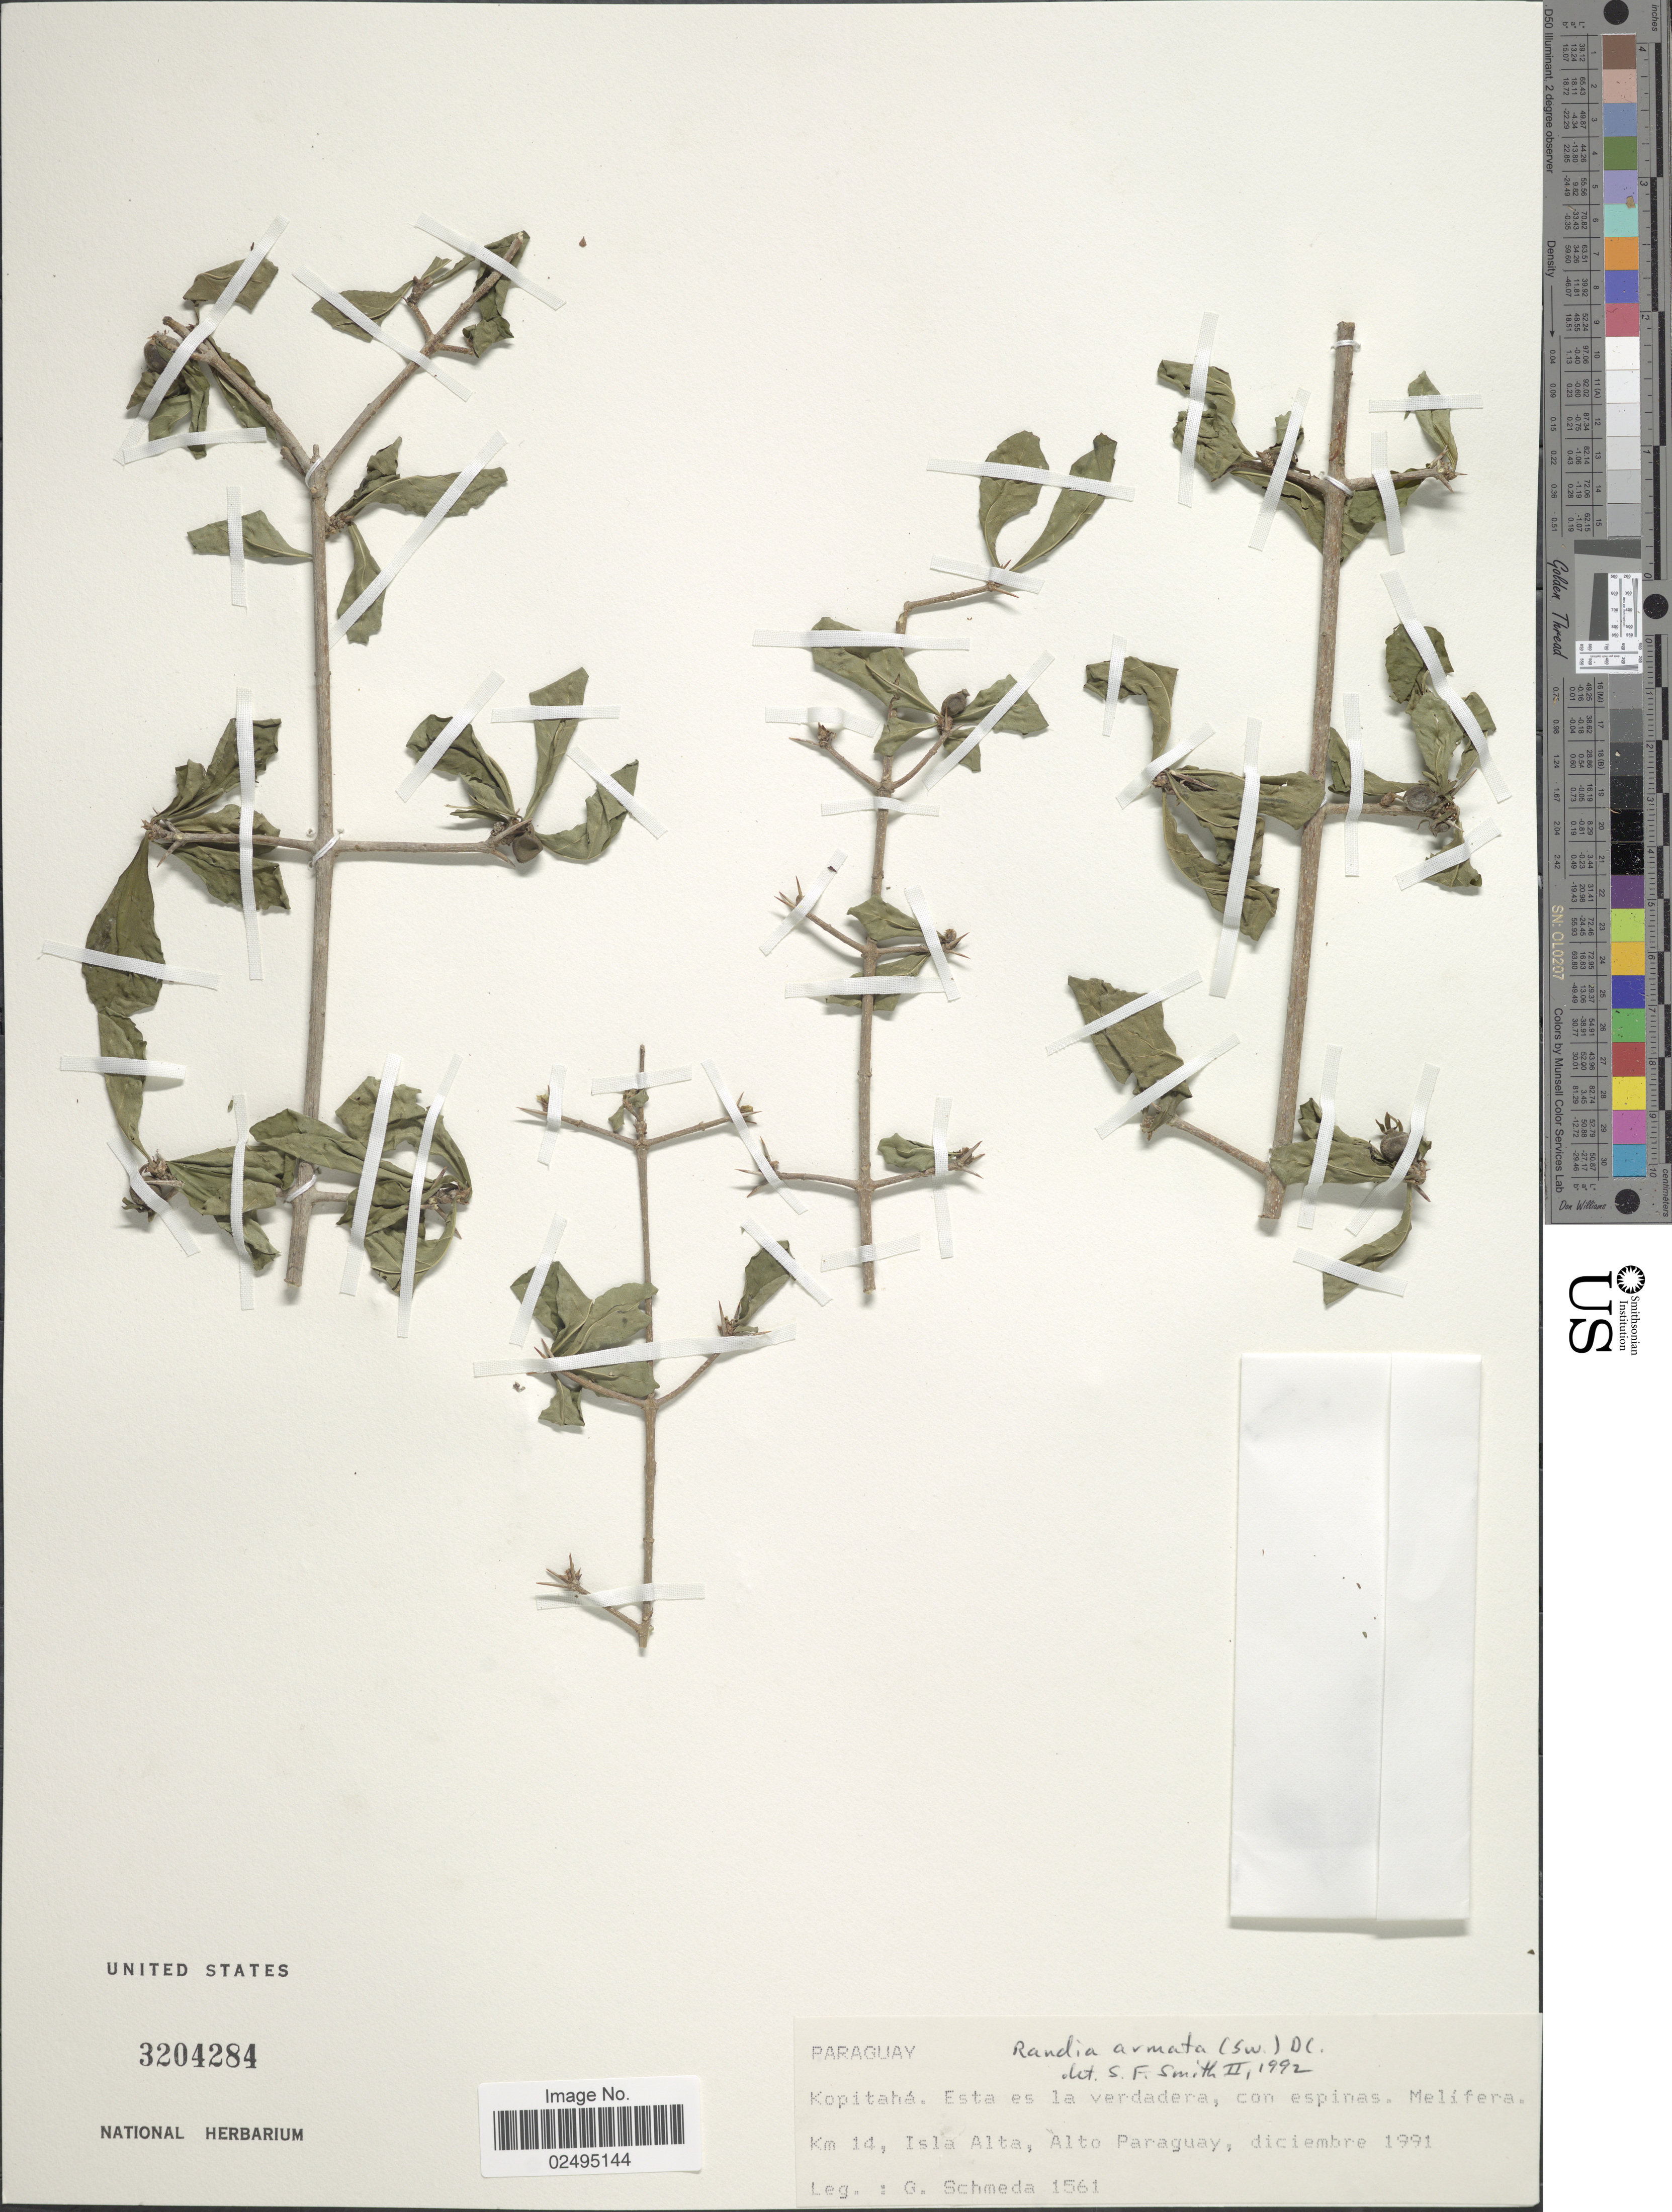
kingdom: Plantae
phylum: Tracheophyta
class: Magnoliopsida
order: Gentianales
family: Rubiaceae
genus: Randia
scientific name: Randia armata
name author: (Sw.) DC.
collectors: G. Schmeda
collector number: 1561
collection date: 1991-12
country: Paraguay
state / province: Alto Paraguay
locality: Km 14, Isla Alta, Alto Paraguay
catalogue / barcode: US 3204284